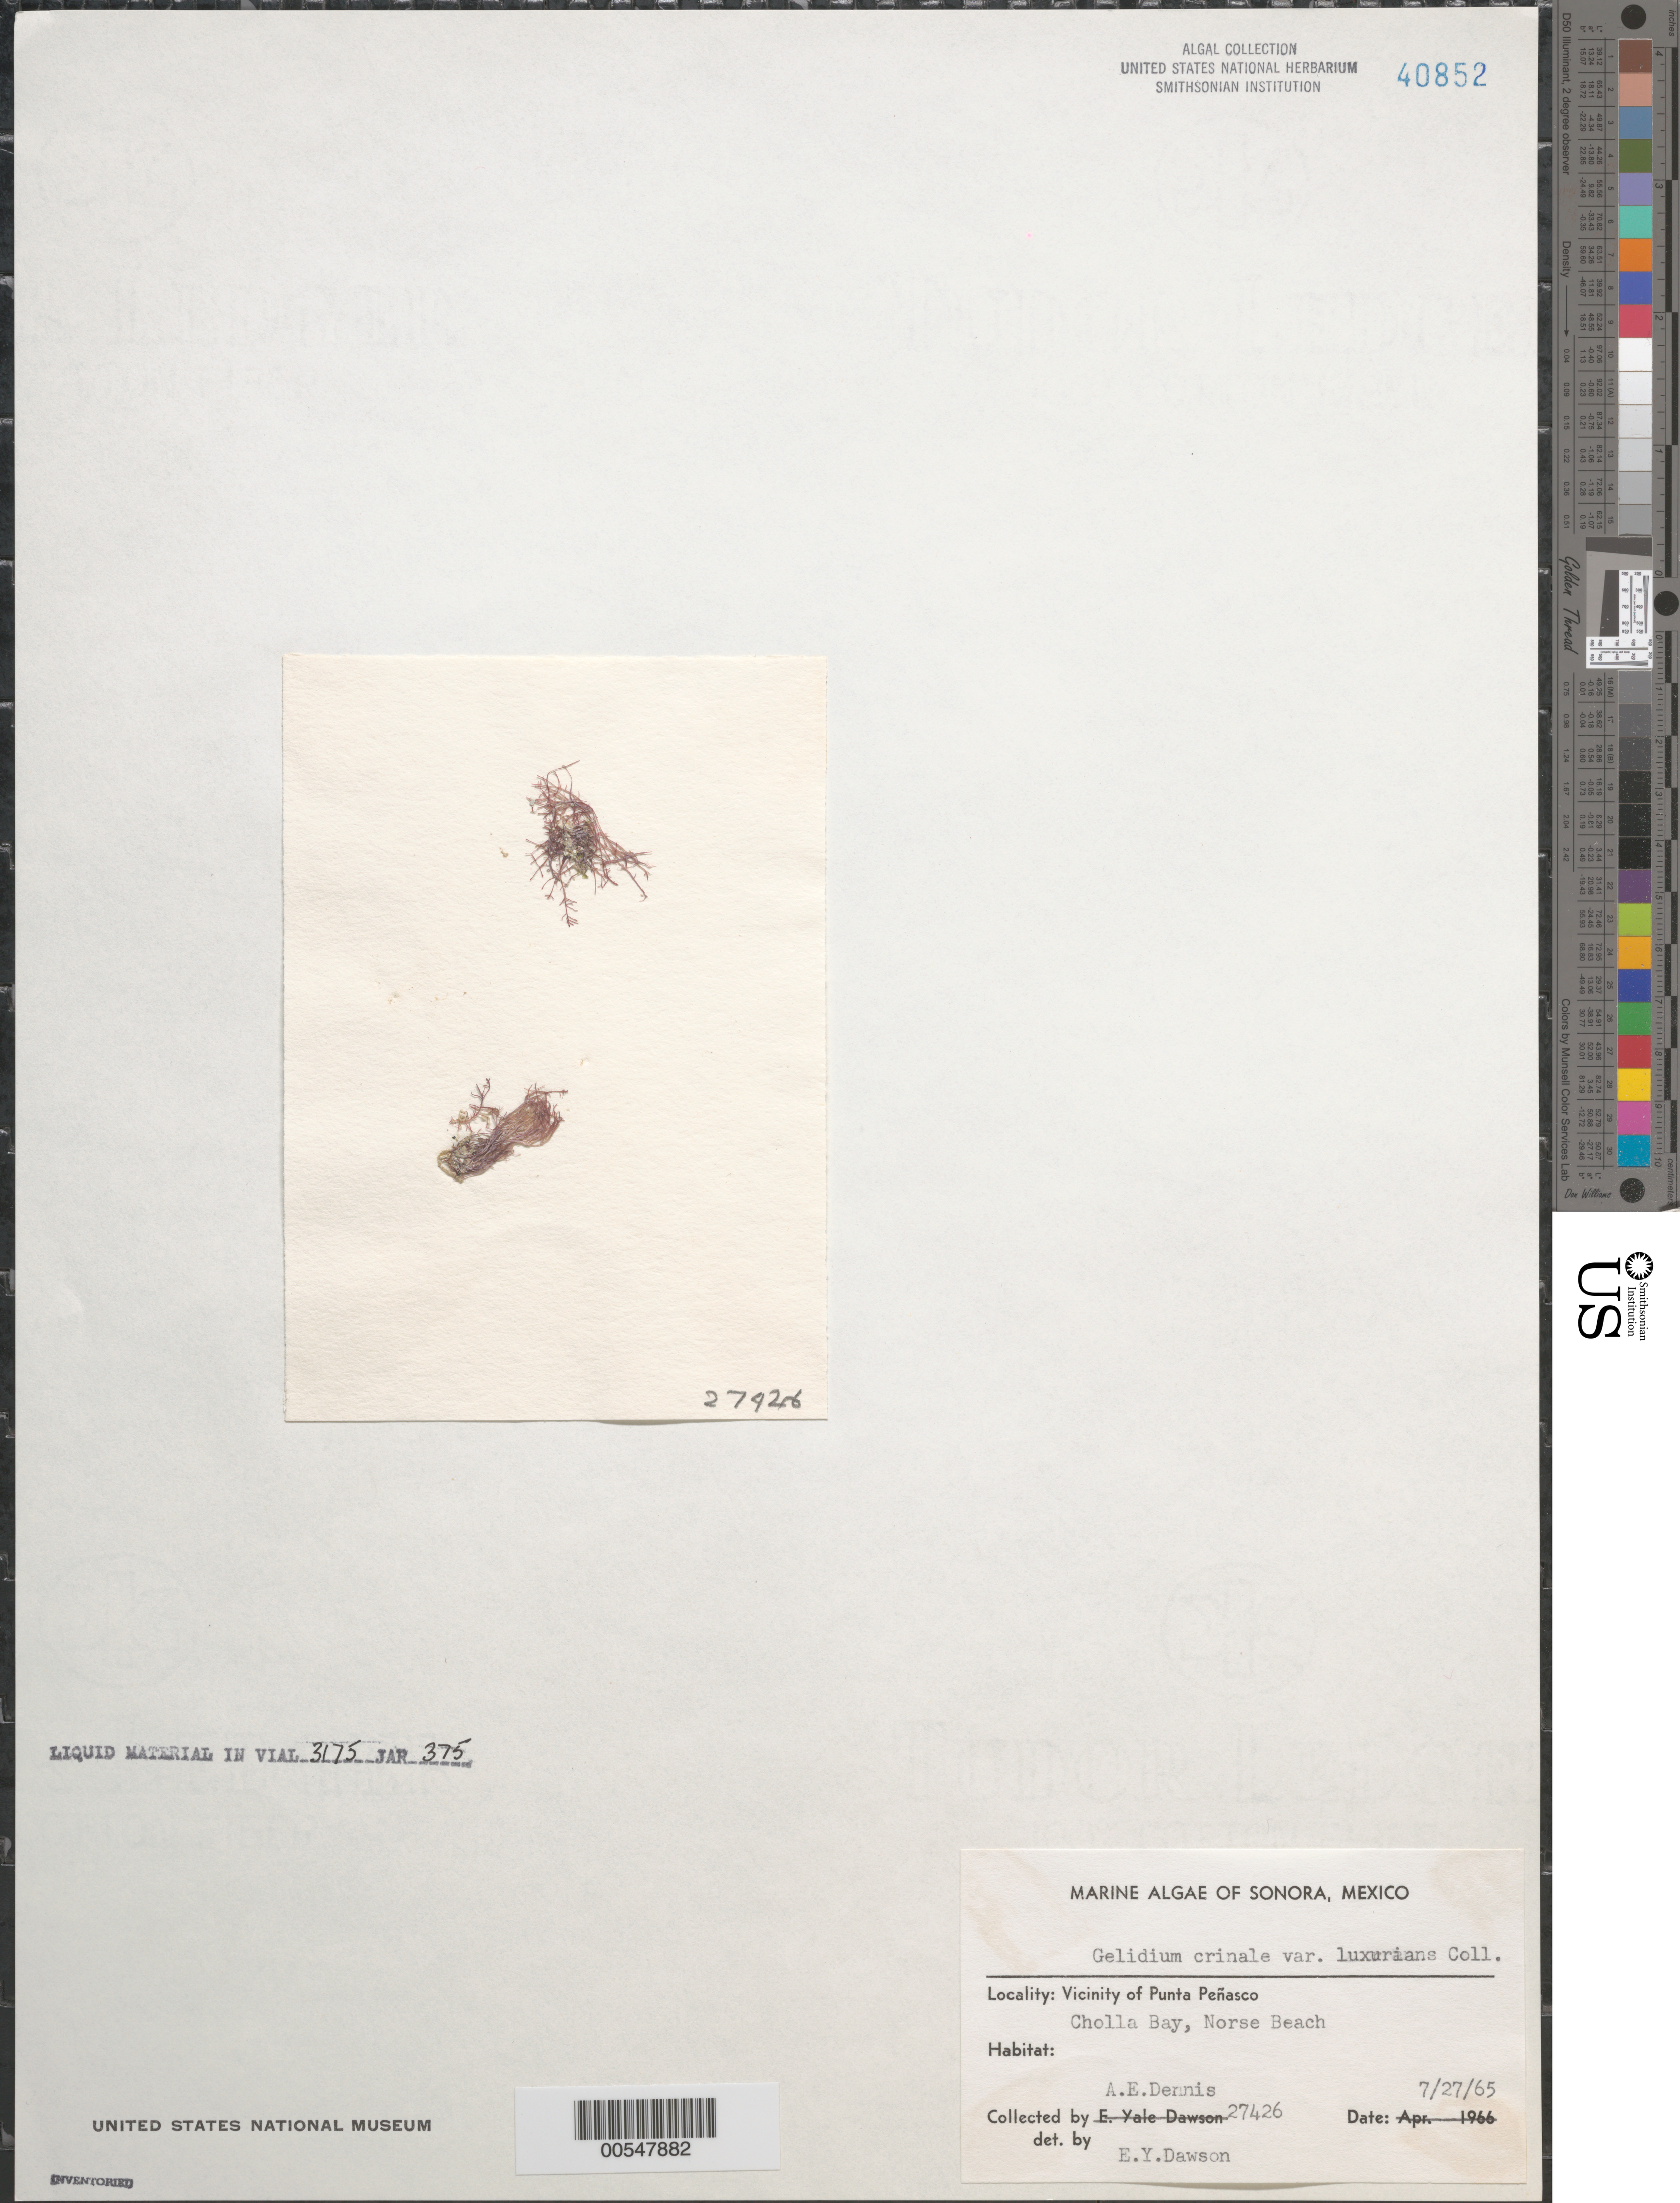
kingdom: Plantae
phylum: Rhodophyta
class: Florideophyceae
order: Gelidiales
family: Gelidiaceae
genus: Gelidium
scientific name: Gelidium crinale var. luxurians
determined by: Dawson, E. Y.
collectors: A. Dennis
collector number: EYD 27426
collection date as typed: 27 Jul 1965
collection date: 1965-07-27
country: Mexico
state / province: Sonora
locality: Cholla Bay, Norse Beach, Punta Penasco area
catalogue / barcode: US 40852